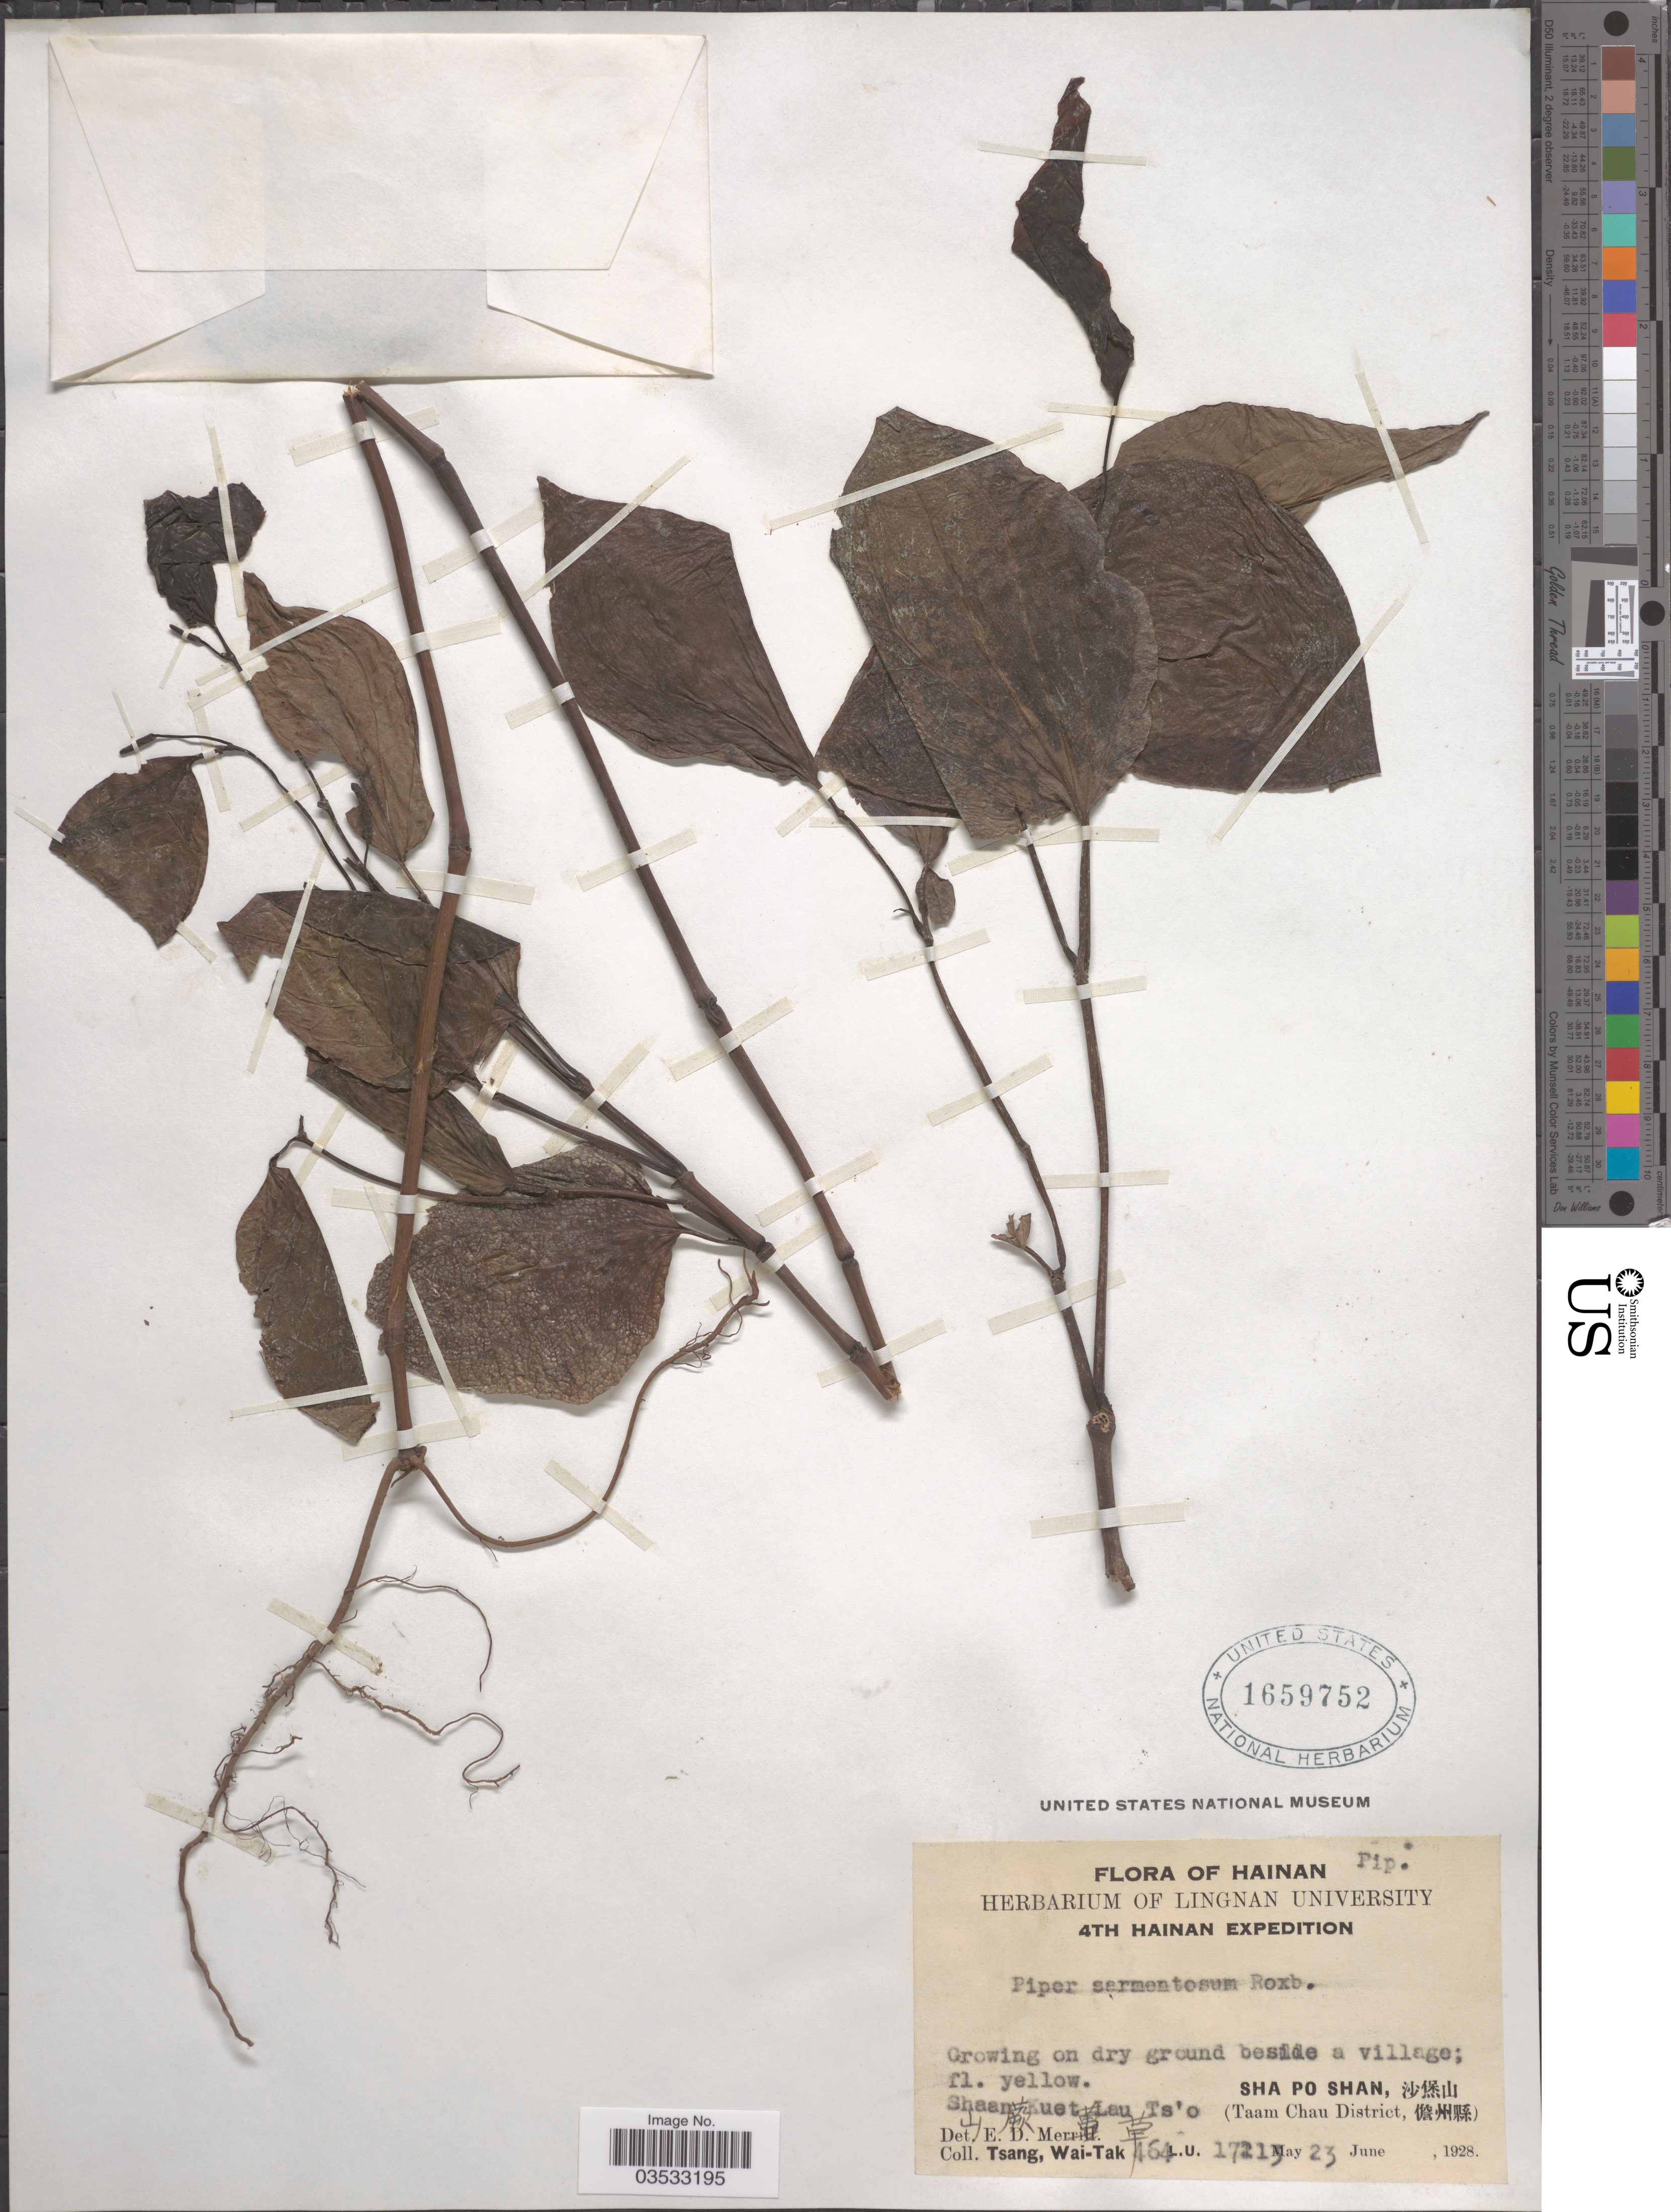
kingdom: Plantae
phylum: Tracheophyta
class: Magnoliopsida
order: Piperales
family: Piperaceae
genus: Piper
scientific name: Piper sarmentosum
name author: Roxb.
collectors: W. T. Tsang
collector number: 464L.U.17213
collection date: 1928-05-23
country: China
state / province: Hainan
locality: Shaan Kuet Lau Ts'o. Sha Po Shan, X. (Taam Chau District, X).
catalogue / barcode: US 1659752